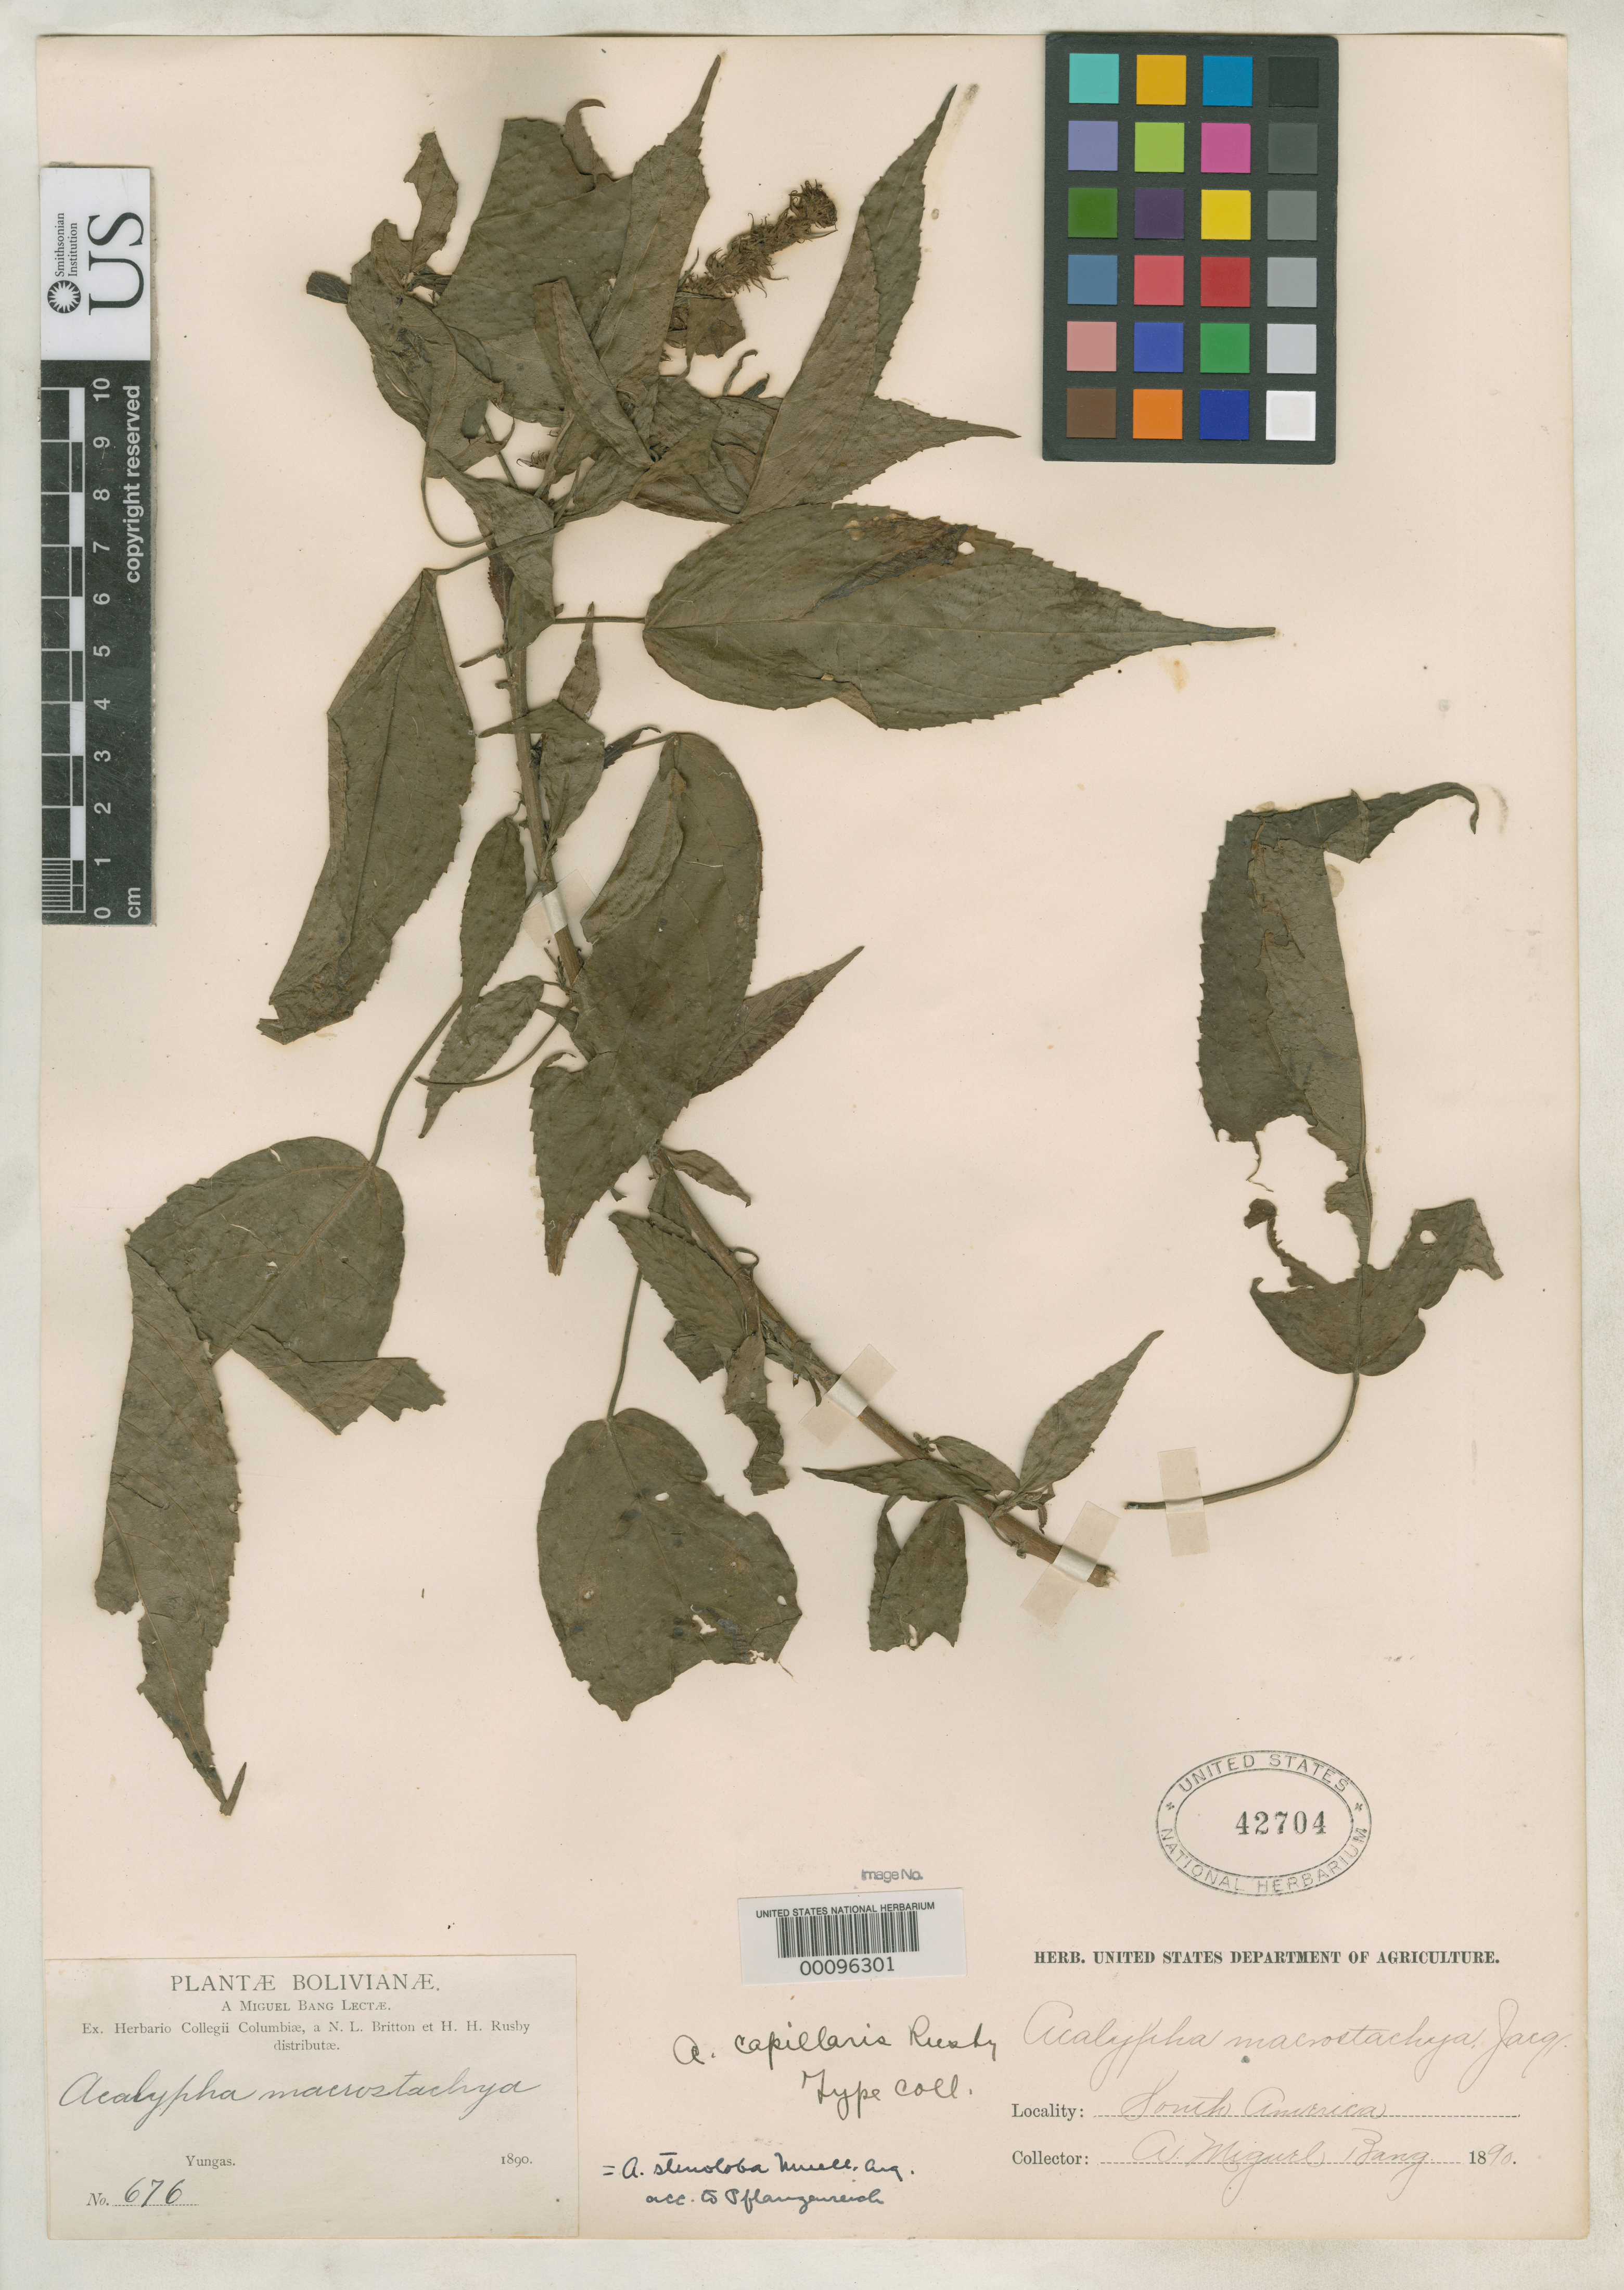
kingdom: Plantae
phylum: Tracheophyta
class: Magnoliopsida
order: Malpighiales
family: Euphorbiaceae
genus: Acalypha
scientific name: Acalypha capillaris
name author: Rusby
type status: Isotype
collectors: M. Bang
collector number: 676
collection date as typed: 1890 and -- --- 1892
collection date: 1890,1892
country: Bolivia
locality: Yungas Mountains.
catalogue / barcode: US 42704